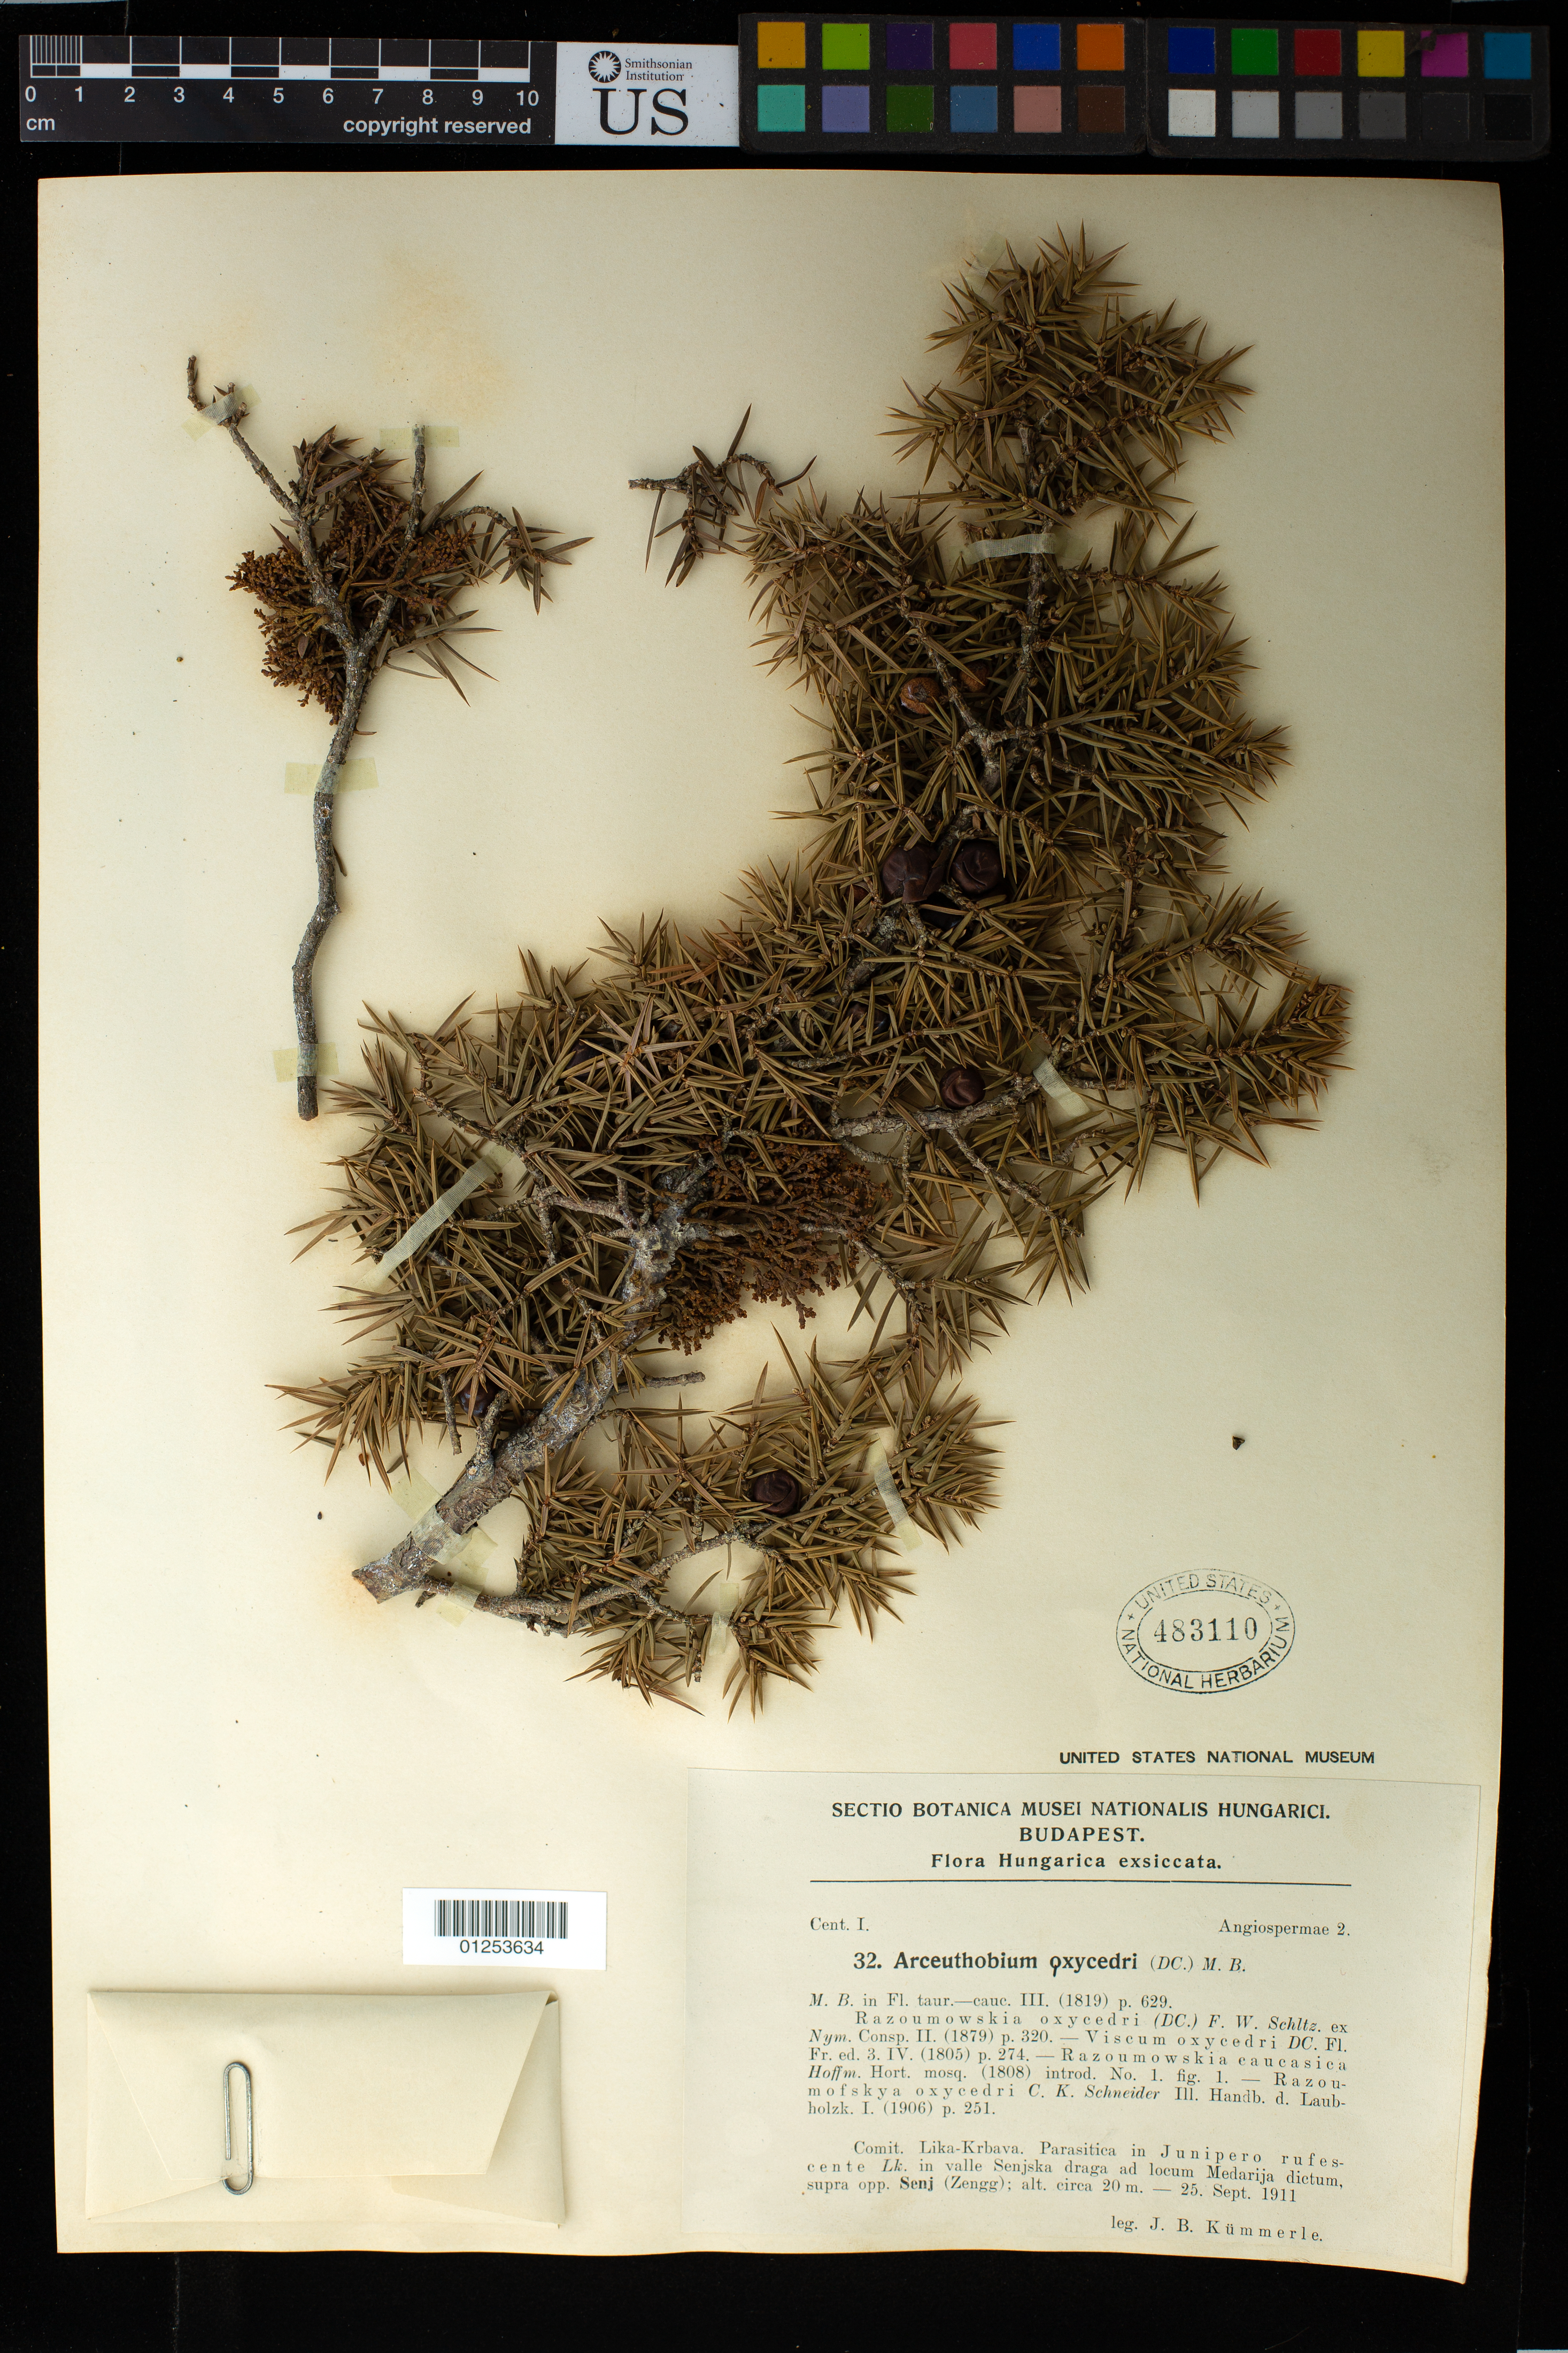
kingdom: Plantae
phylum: Tracheophyta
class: Magnoliopsida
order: Santalales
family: Viscaceae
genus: Arceuthobium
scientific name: Arceuthobium oxycedri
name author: (DC.) M. Bieb.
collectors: J. Kummerle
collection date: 1911-09-25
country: Hungary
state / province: Budapest, Capital District of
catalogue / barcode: US 483110